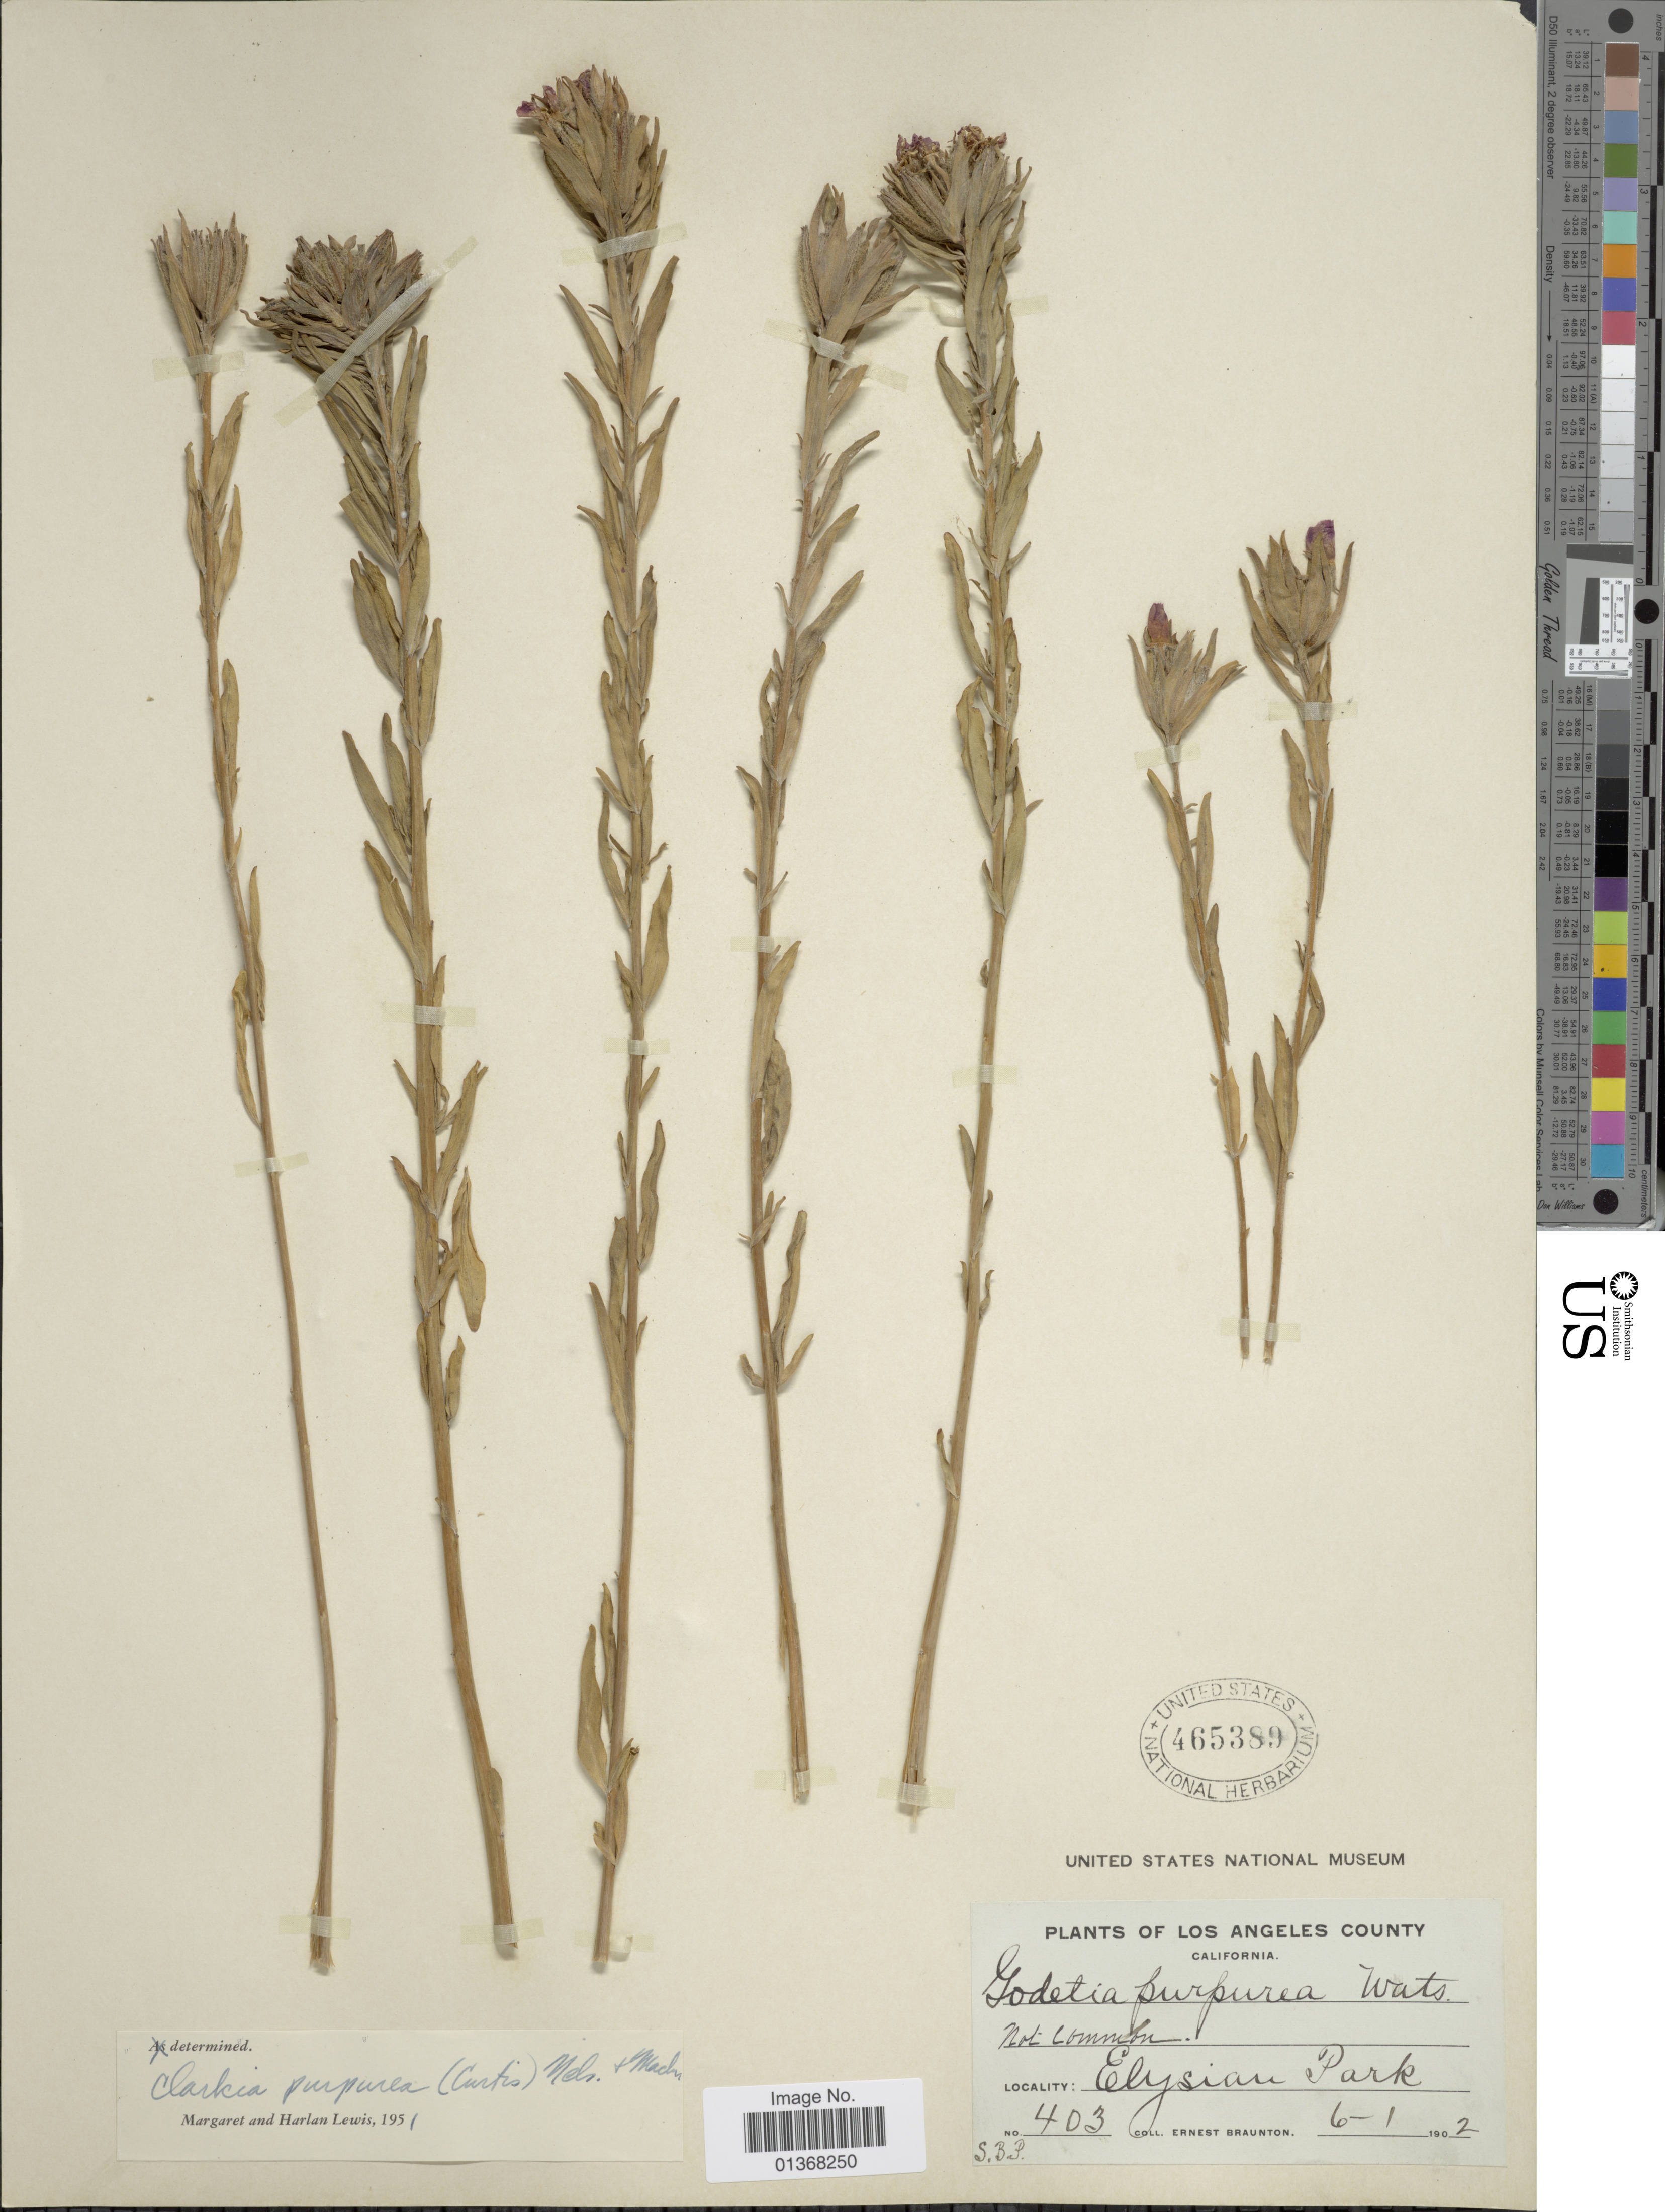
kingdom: Plantae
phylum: Tracheophyta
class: Magnoliopsida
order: Myrtales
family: Onagraceae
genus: Clarkia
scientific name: Clarkia purpurea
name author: (Curtis) A. Nelson & J.F. Macbr.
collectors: E. Braunton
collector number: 403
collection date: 1902-01-06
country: United States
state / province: California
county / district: Los Angeles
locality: Los Angeles County, Elysian Park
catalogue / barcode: US 465389